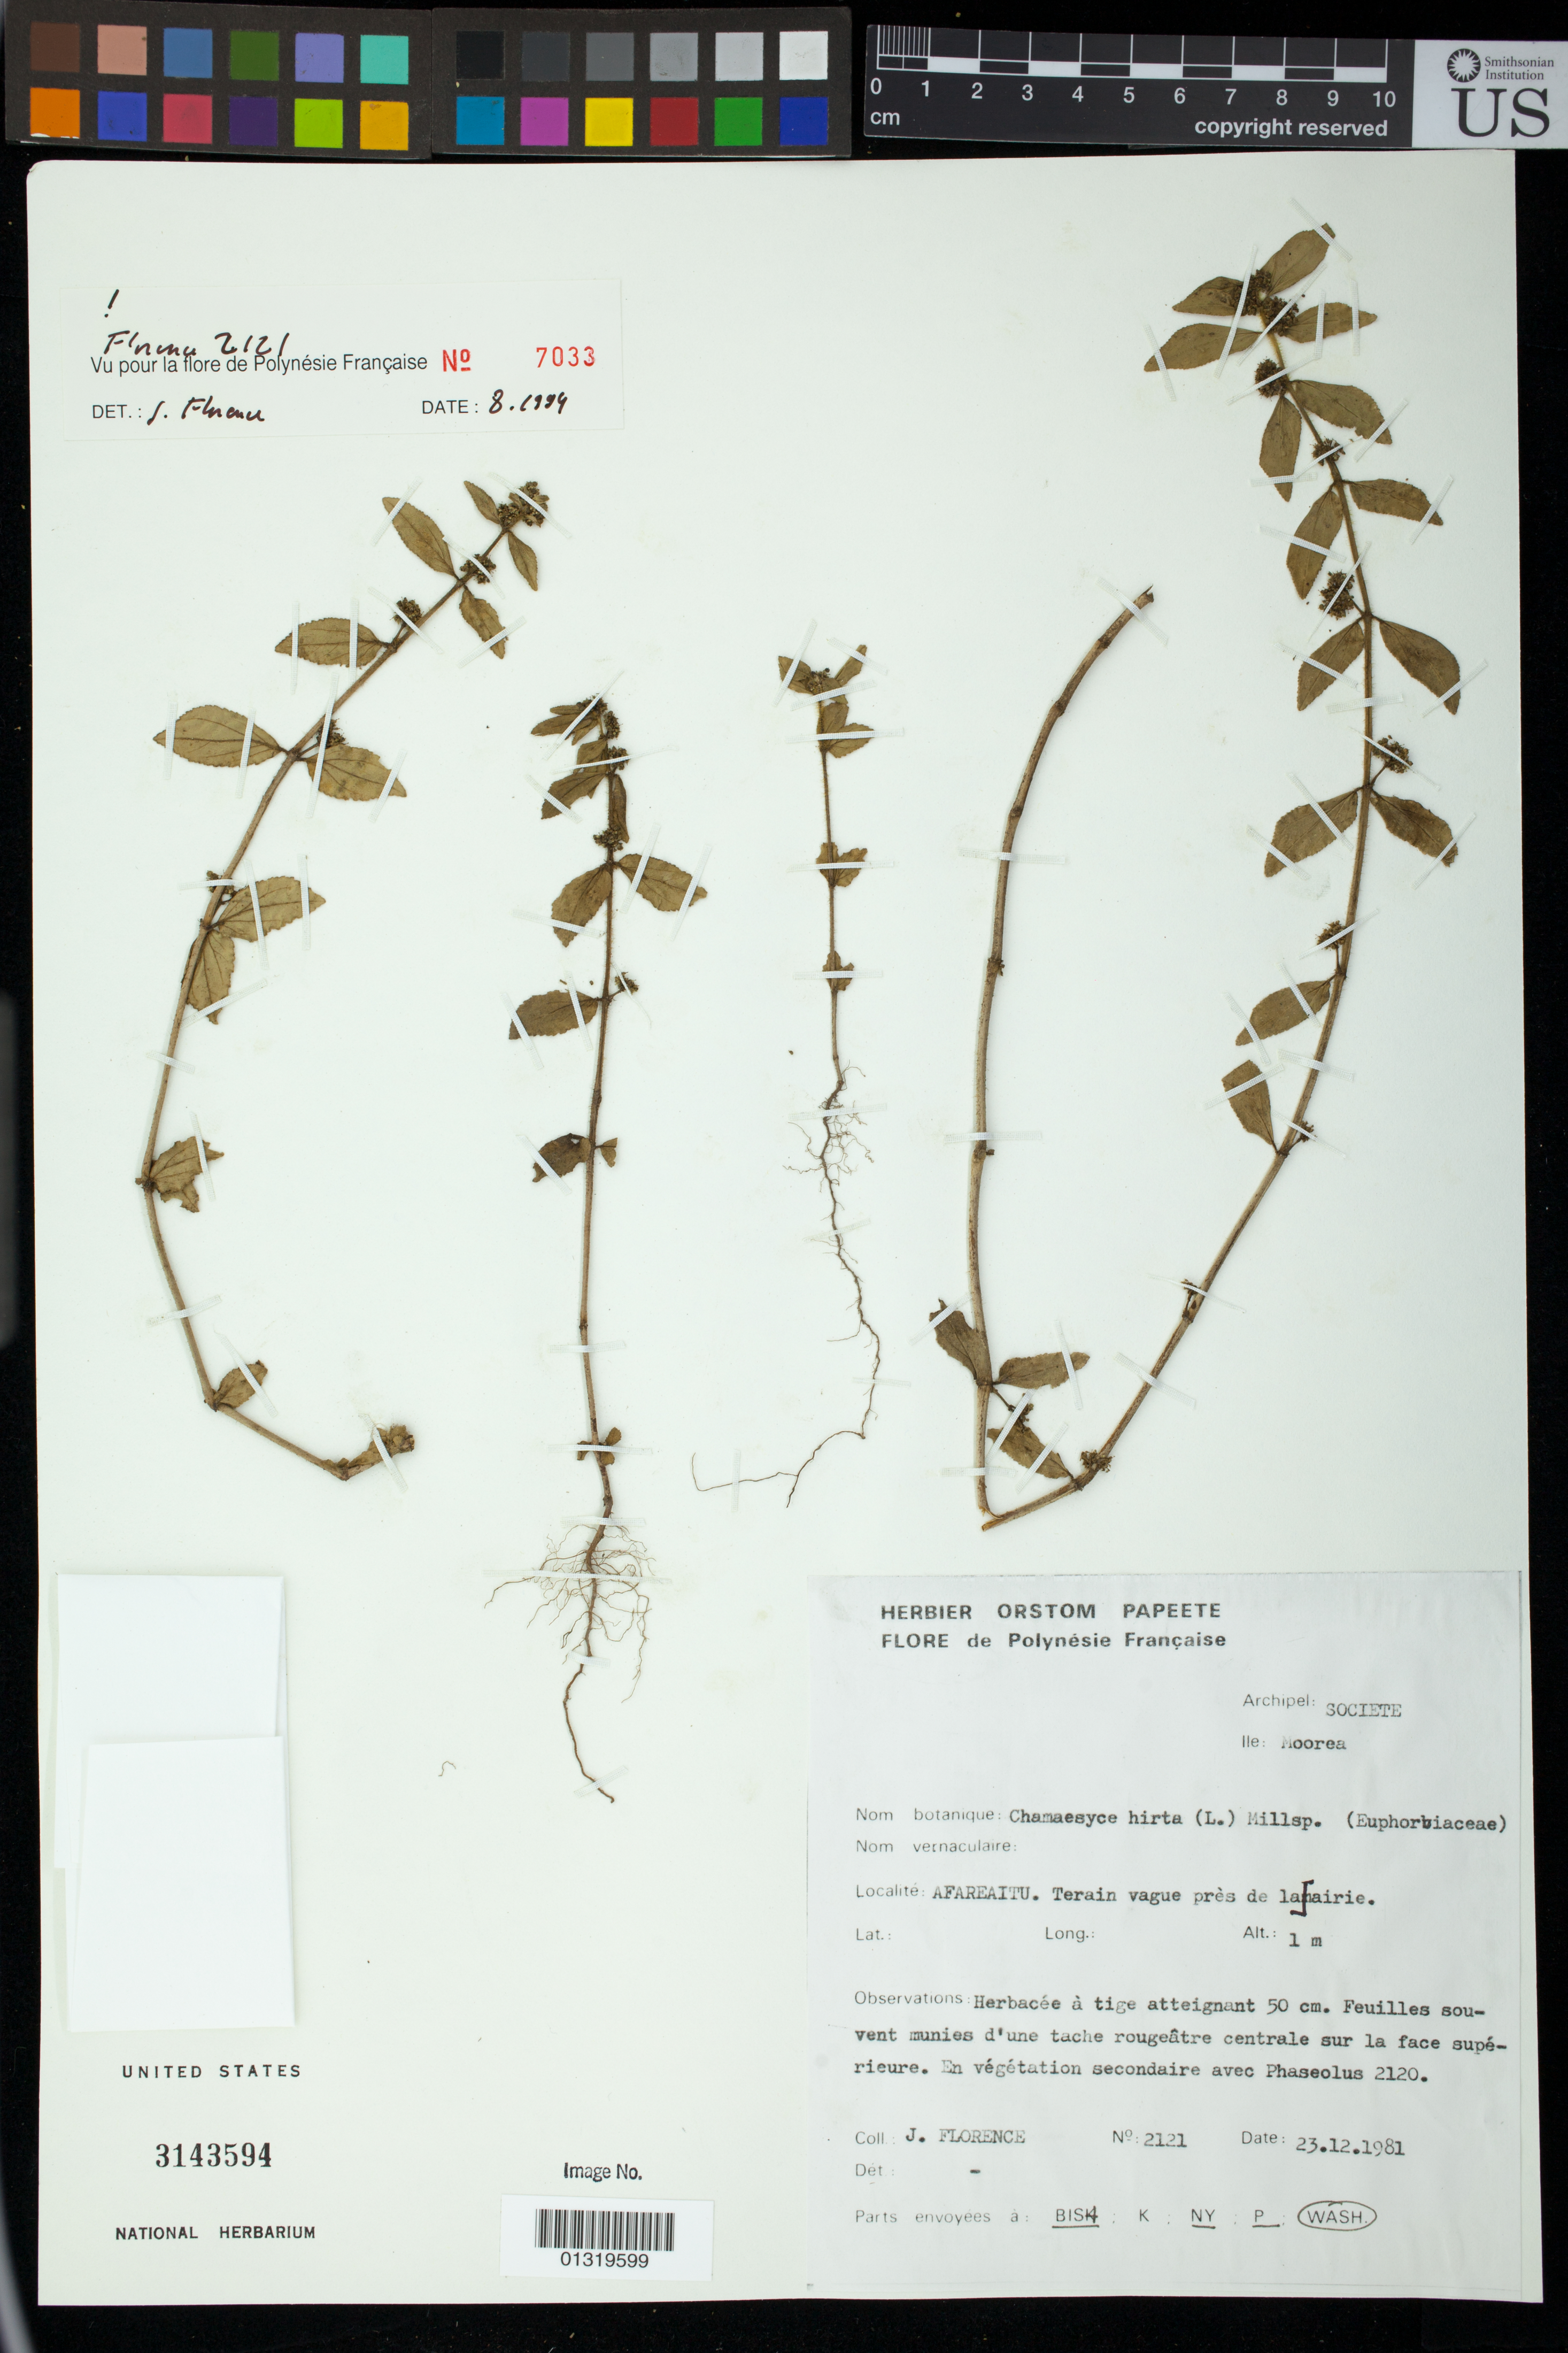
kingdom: Plantae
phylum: Tracheophyta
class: Magnoliopsida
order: Malpighiales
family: Euphorbiaceae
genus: Euphorbia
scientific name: Euphorbia hirta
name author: L.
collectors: J. Florence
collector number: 2121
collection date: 1981-12-23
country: French Polynesia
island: Moorea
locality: Ile: Moorea; Afareaitu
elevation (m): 1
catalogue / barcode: US 3143594